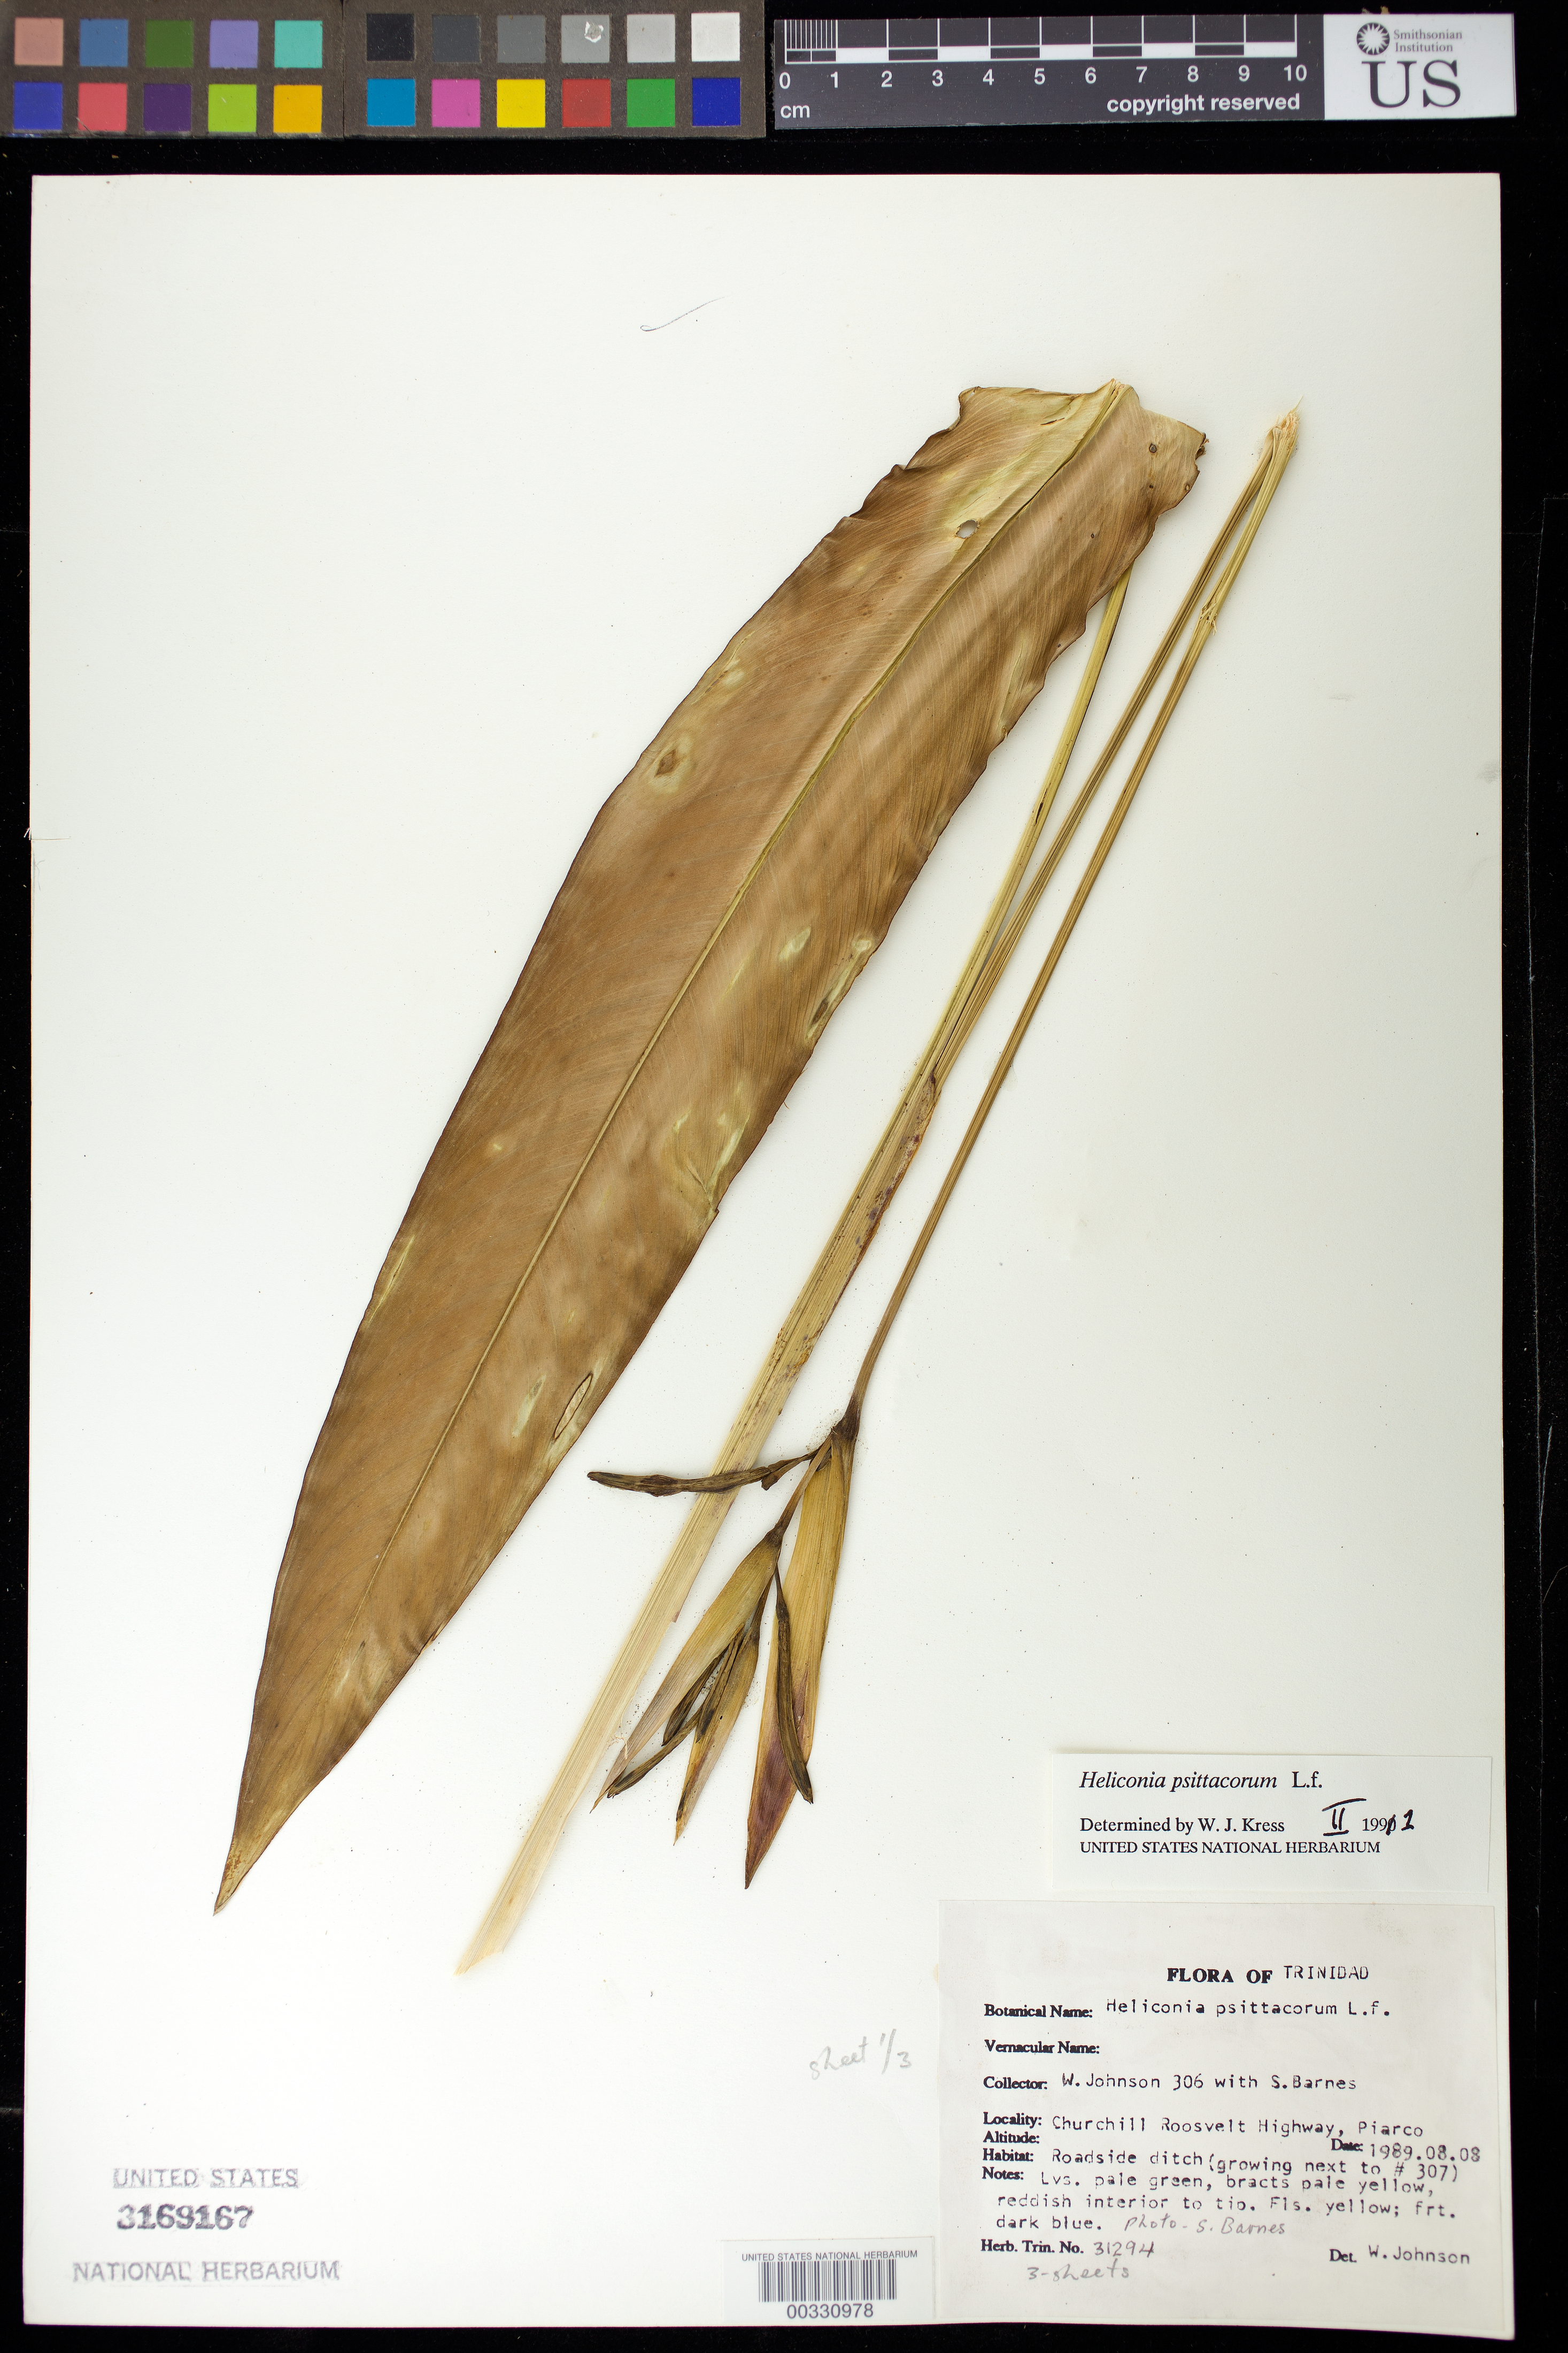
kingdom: Plantae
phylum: Tracheophyta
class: Liliopsida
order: Zingiberales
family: Heliconiaceae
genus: Heliconia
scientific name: Heliconia psittacorum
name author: L. f.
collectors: W. Johnson & S. Barnes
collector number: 306 / Herb Trin 31294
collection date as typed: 08 Aug 1989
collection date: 1989-08-08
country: Trinidad and Tobago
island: Trinidad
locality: Churchill roosvelt highway, piarco, growing next to wj # 307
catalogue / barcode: US 3169167